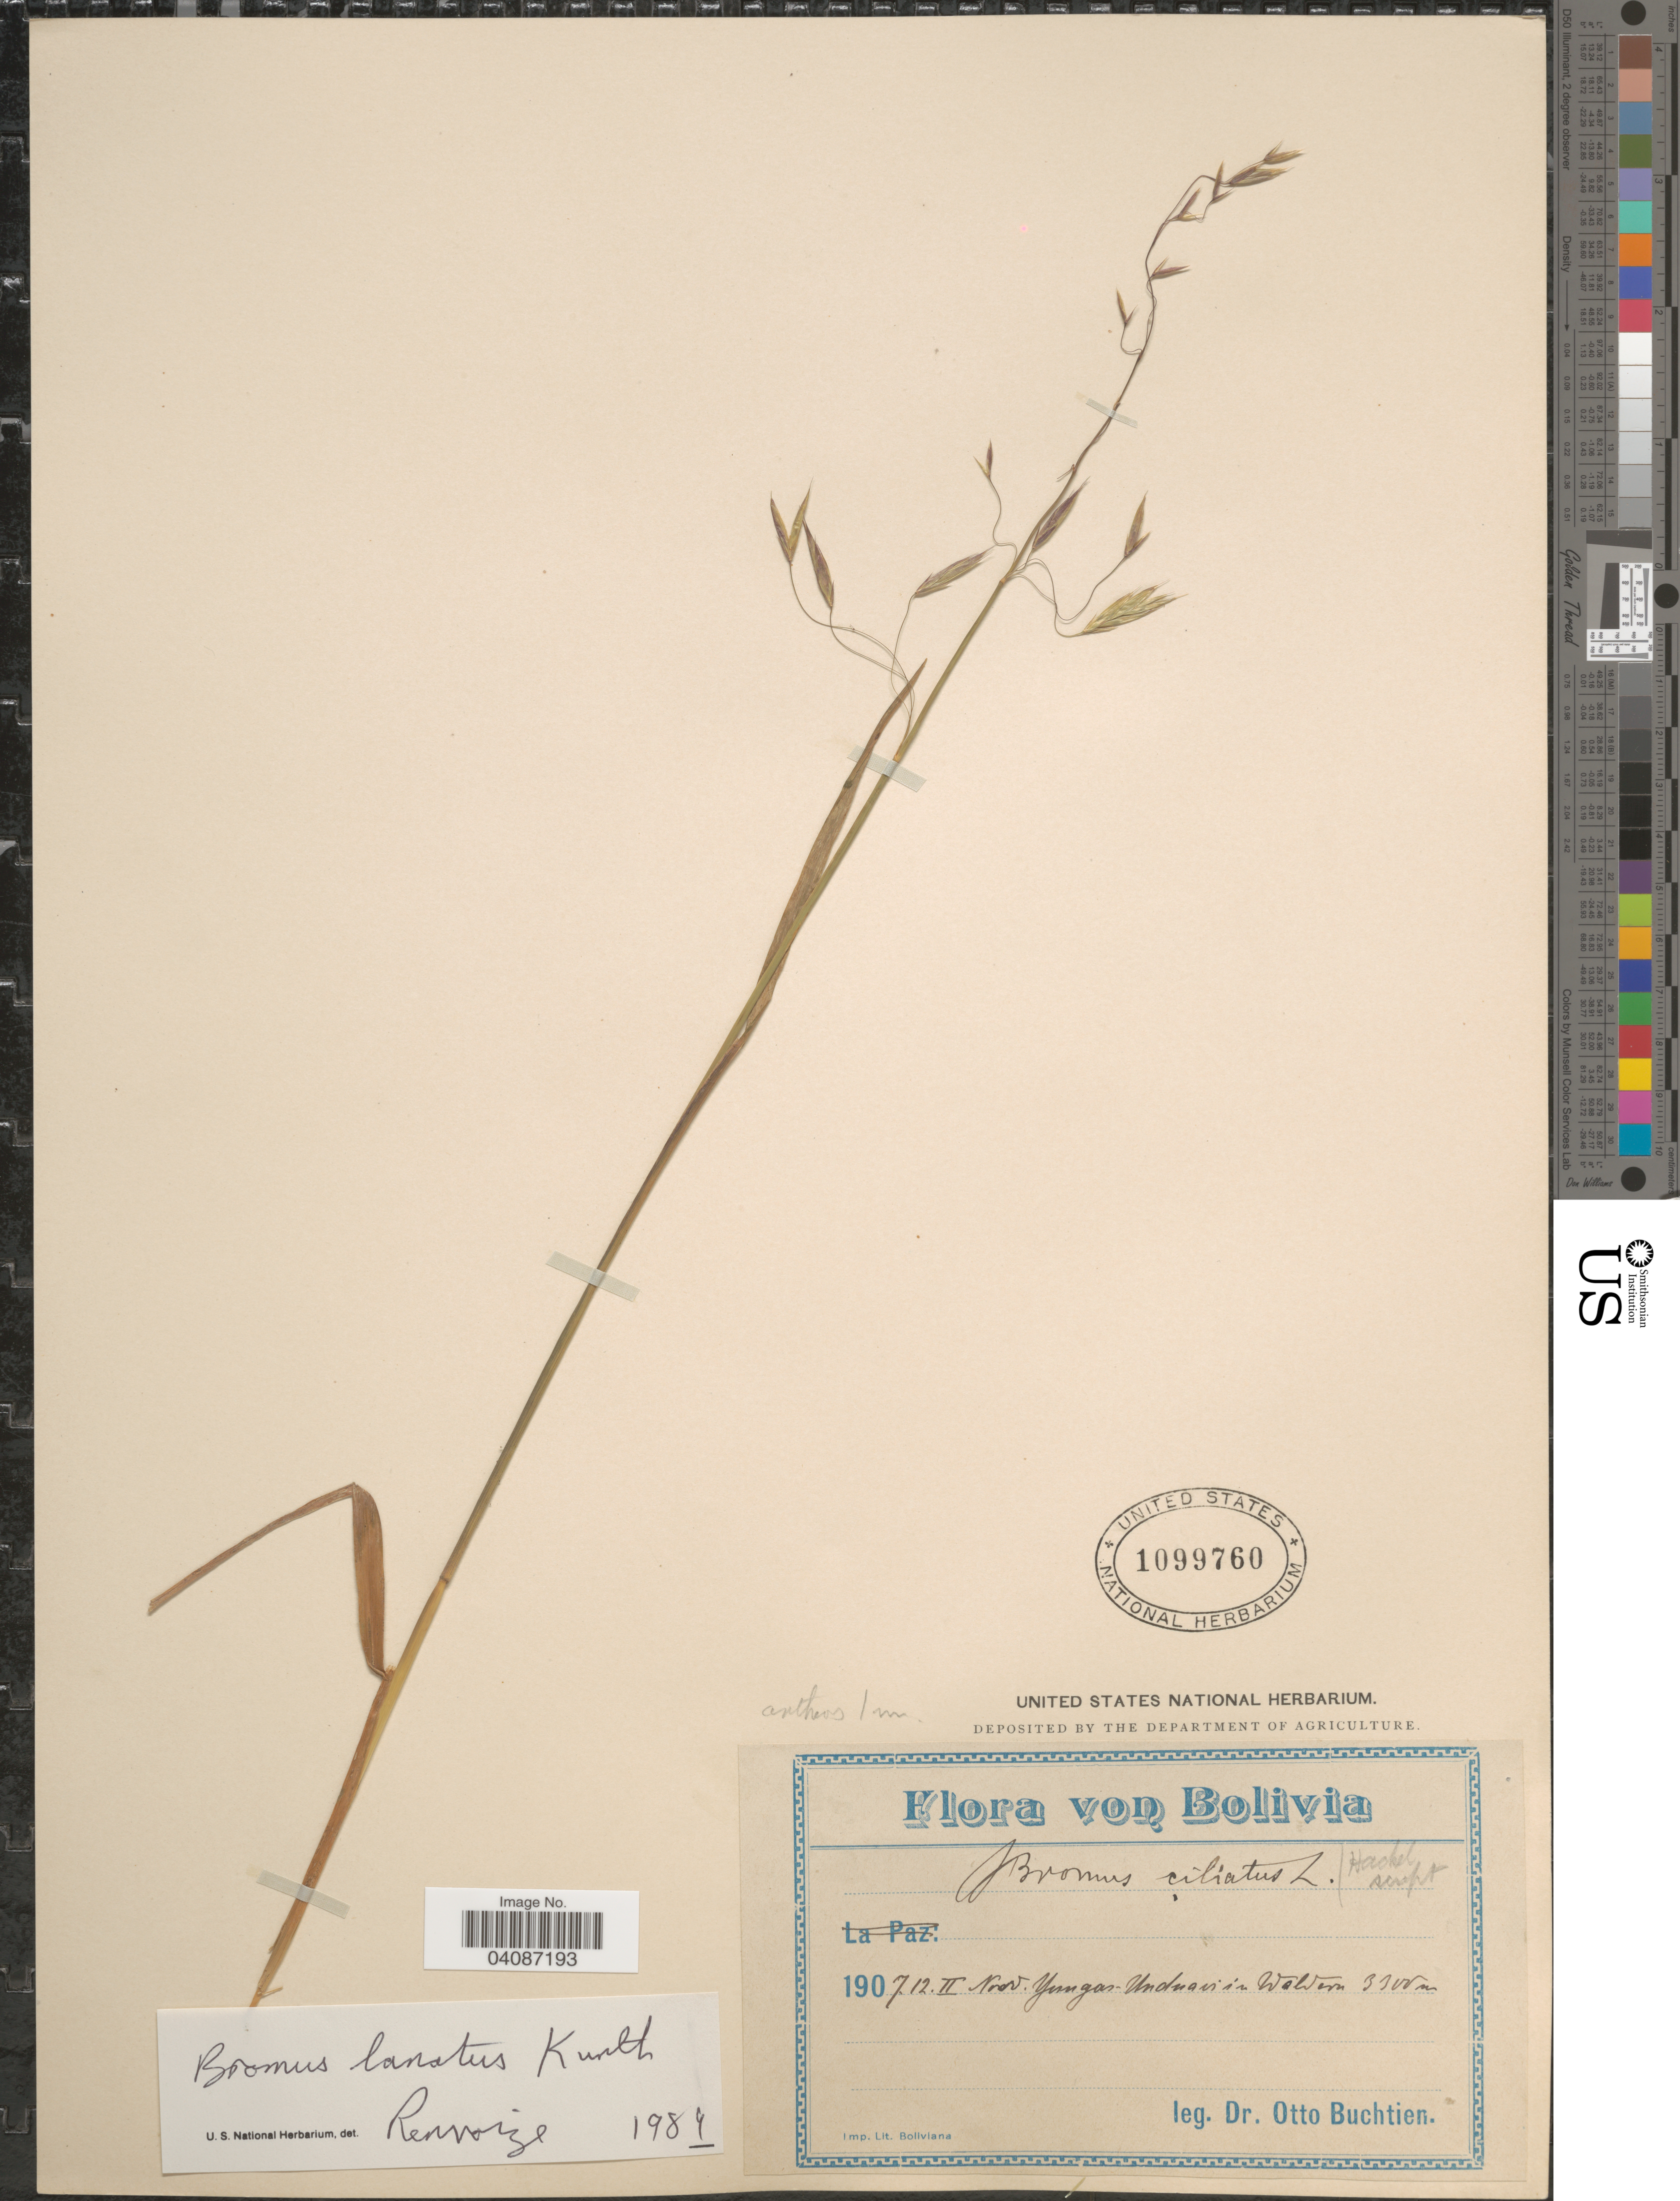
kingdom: Plantae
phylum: Tracheophyta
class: Liliopsida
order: Poales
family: Poaceae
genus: Bromus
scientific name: Bromus lanatus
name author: Kunth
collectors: O. Buchtien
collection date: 1907-02-12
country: Bolivia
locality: Nord-Yungas-Unduavi in Waldern.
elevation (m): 3300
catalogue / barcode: US 1099760